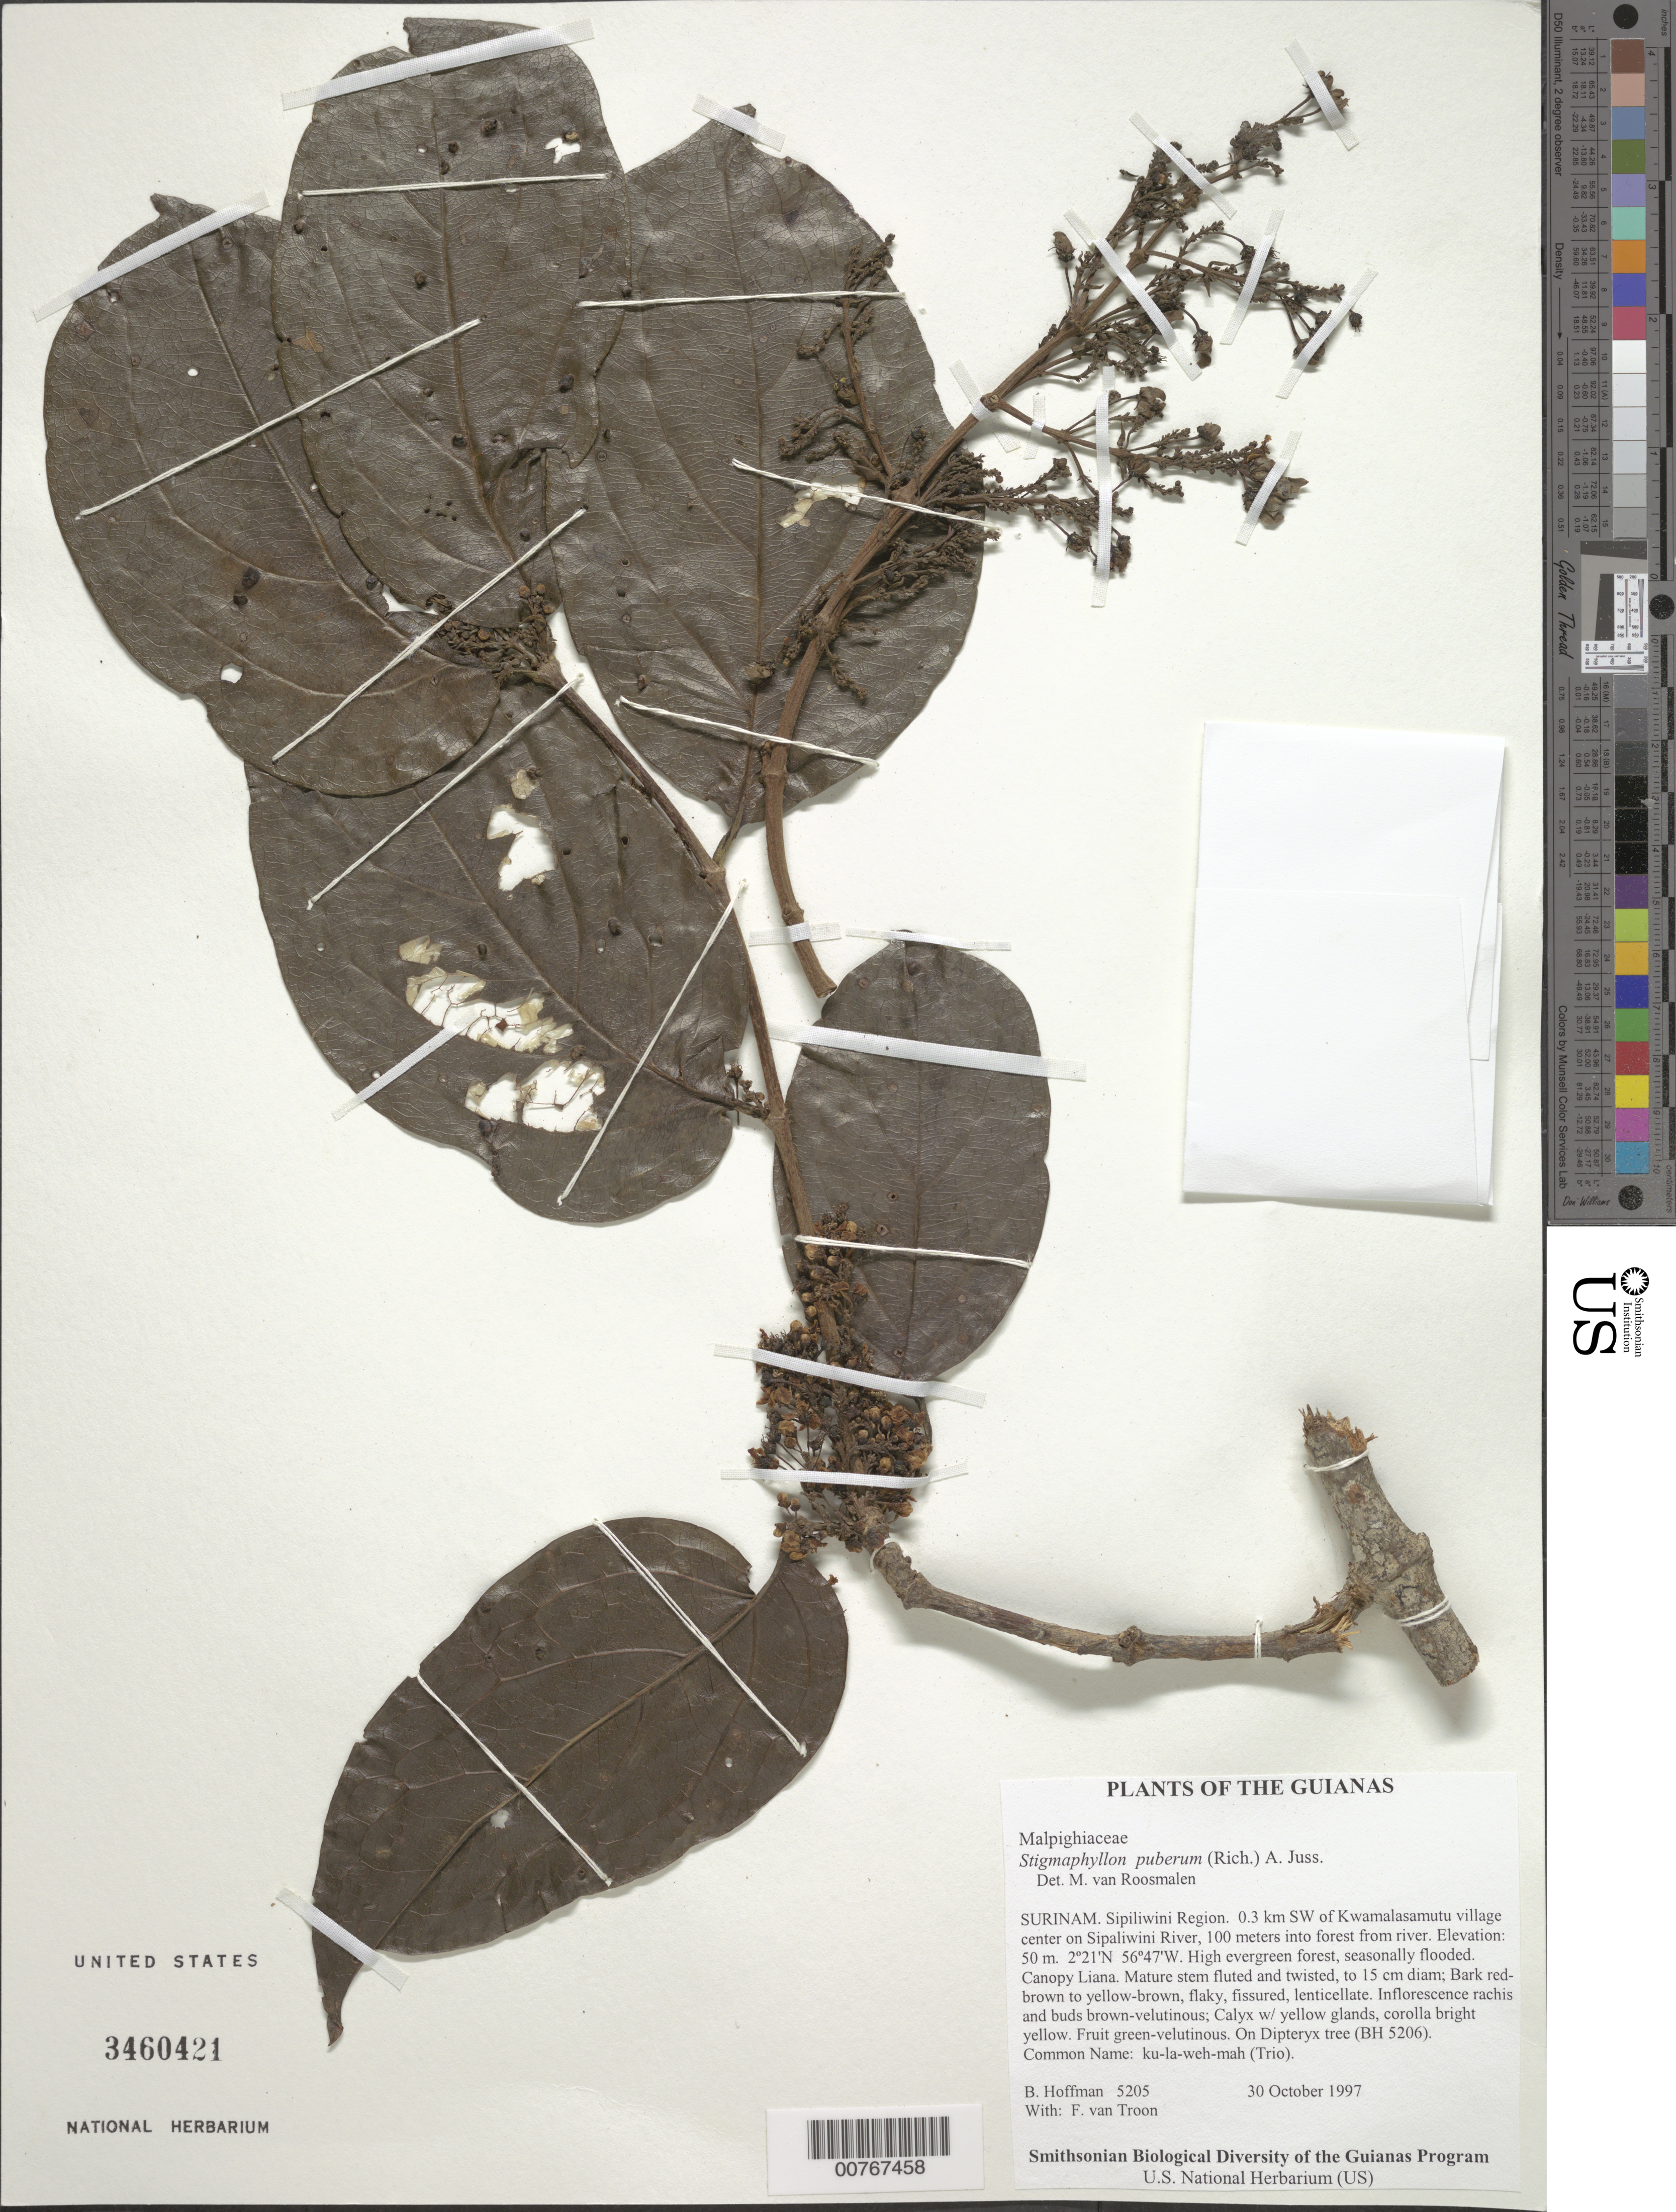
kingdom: Plantae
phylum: Tracheophyta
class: Magnoliopsida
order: Malpighiales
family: Malpighiaceae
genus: Stigmaphyllon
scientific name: Stigmaphyllon puberum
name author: (Rich.) A. Juss.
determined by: Roosmalen, M. van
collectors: B. Hoffman & F. Troon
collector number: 5205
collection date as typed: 30 October 1997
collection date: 1997-10-30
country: Suriname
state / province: Sipaliwini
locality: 0.3 km SW of Kwamalasamutu village center on Sipaliwini River, 100 meters into forest from river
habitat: High evergreen forest, seasonally flooded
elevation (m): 50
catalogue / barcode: US 3460421